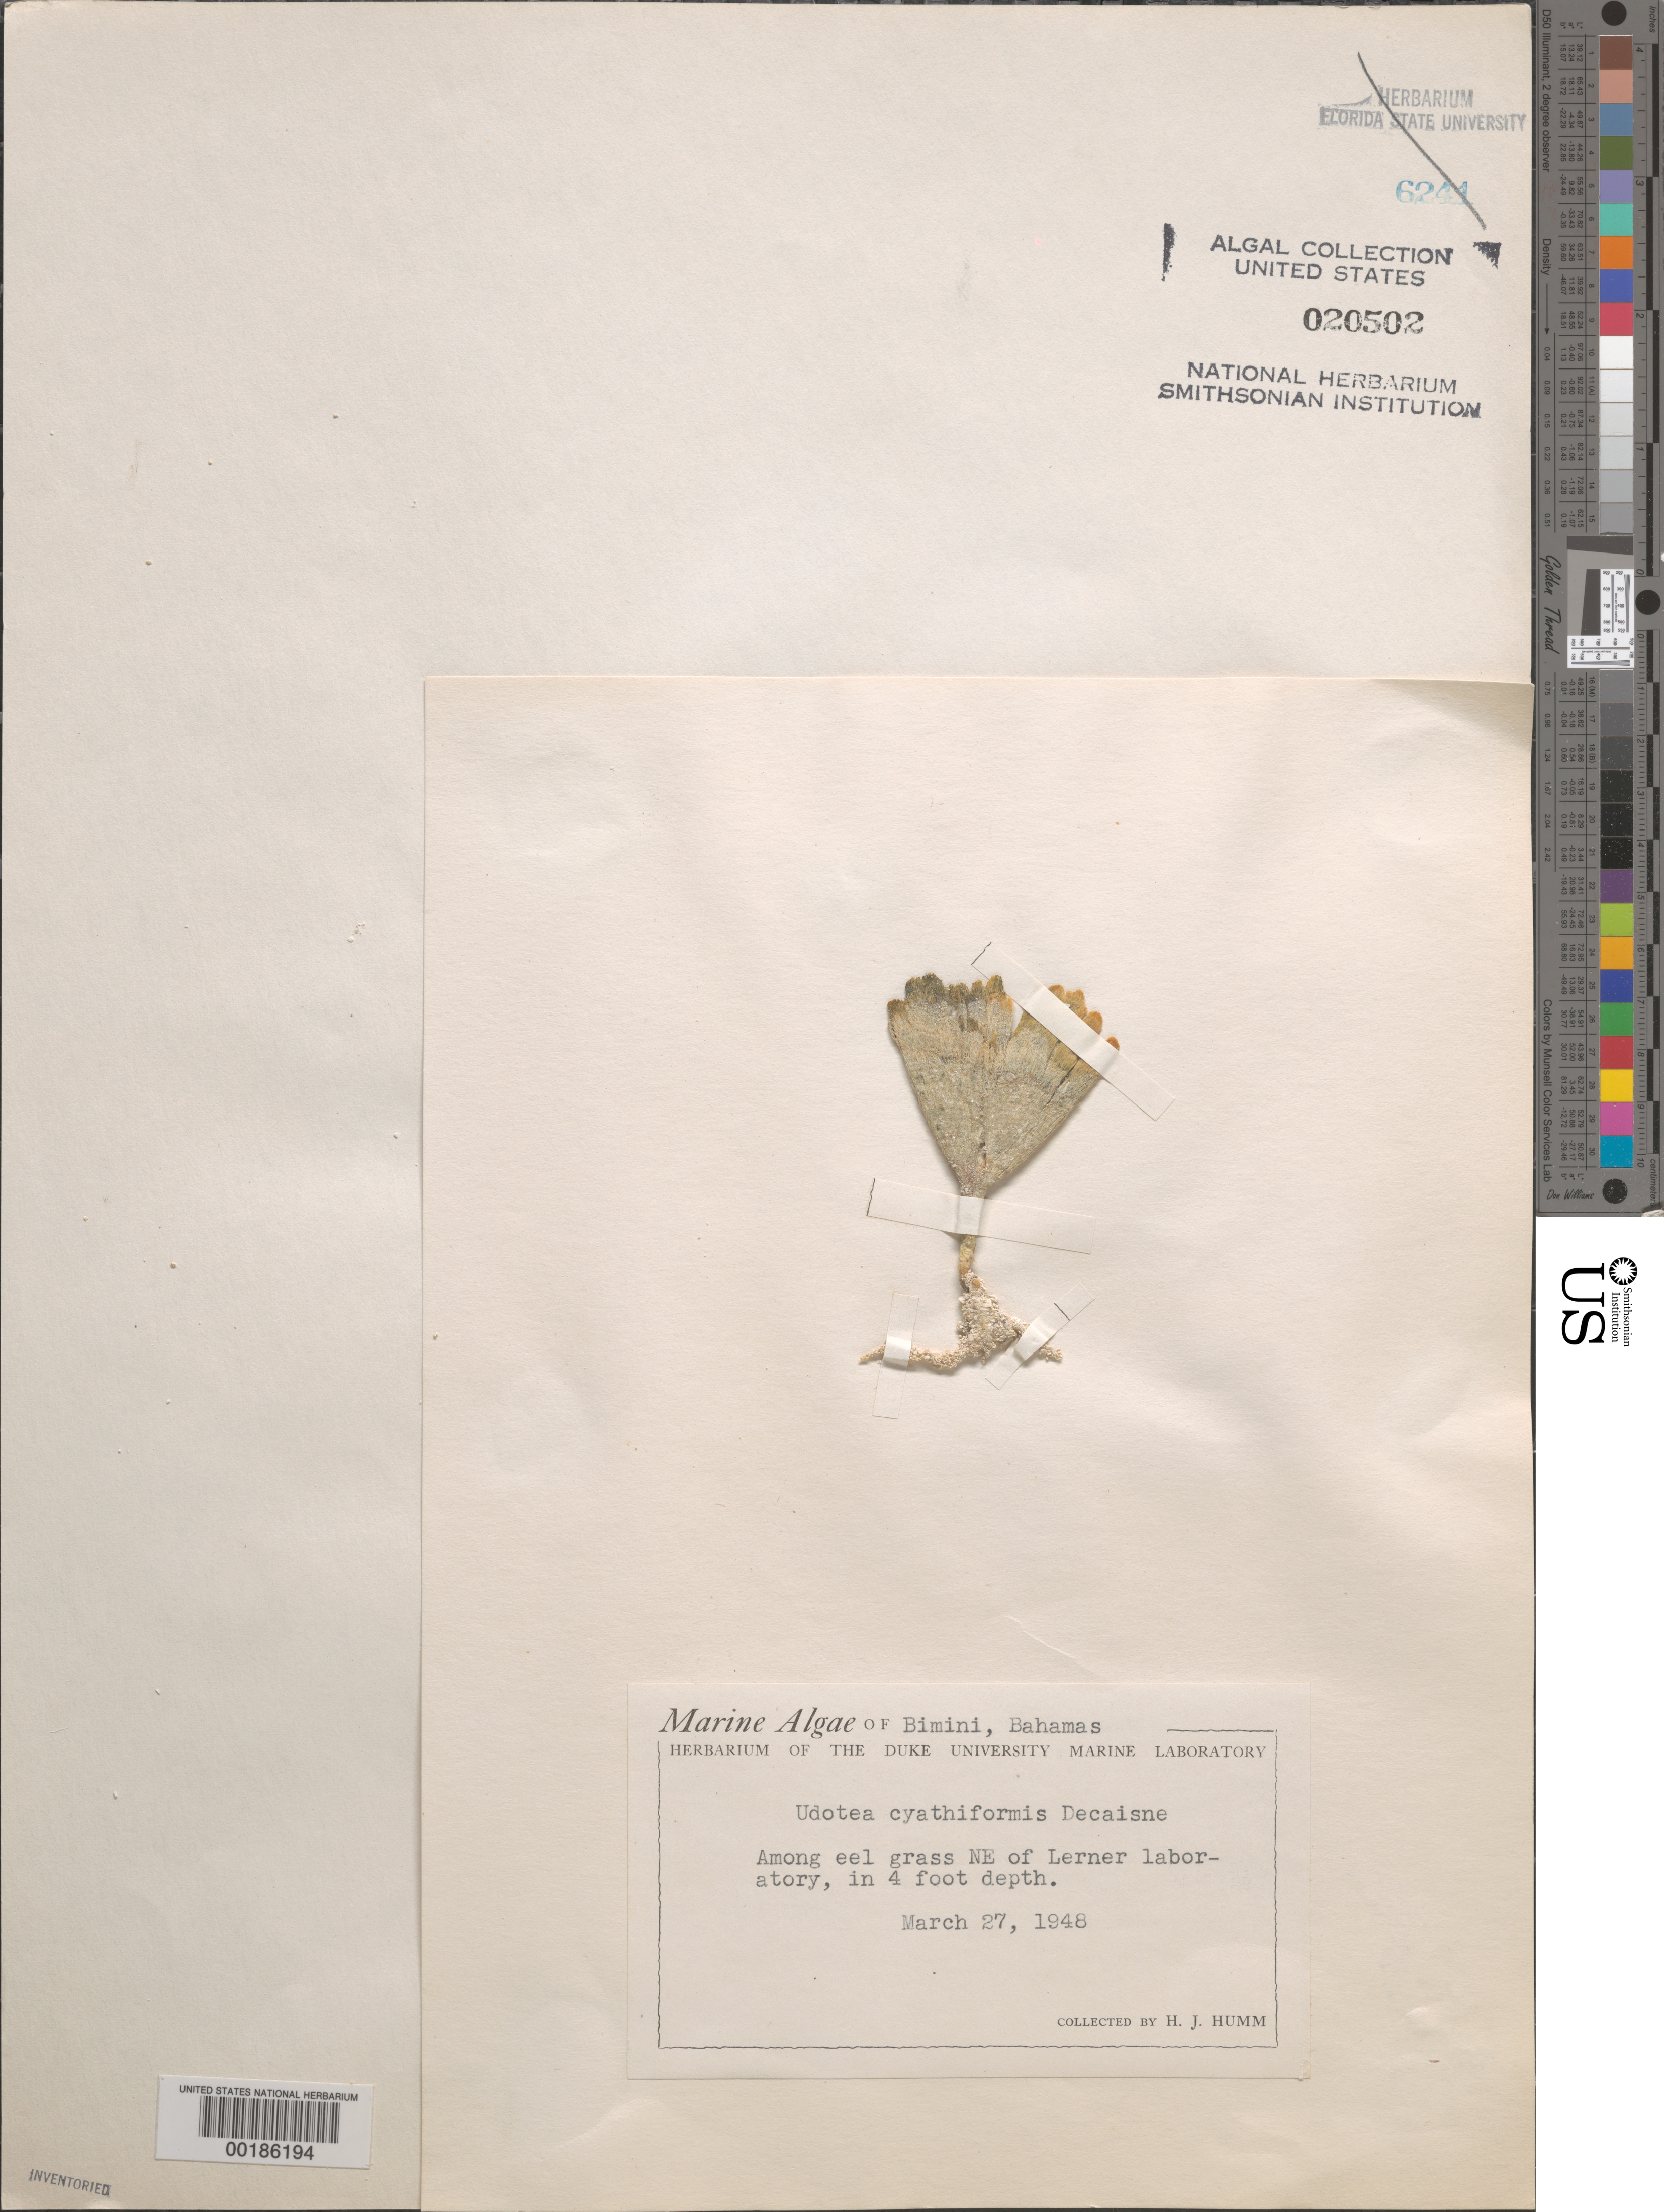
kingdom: Plantae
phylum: Chlorophyta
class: Ulvophyceae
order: Bryopsidales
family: Udoteaceae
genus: Udotea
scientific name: Udotea cyathiformis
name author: Decne.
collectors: H. J. Humm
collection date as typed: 27 Mar 1948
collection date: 1948-03-27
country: Bahamas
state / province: Biminis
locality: Northeast of lerner laboratory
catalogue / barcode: US 20502